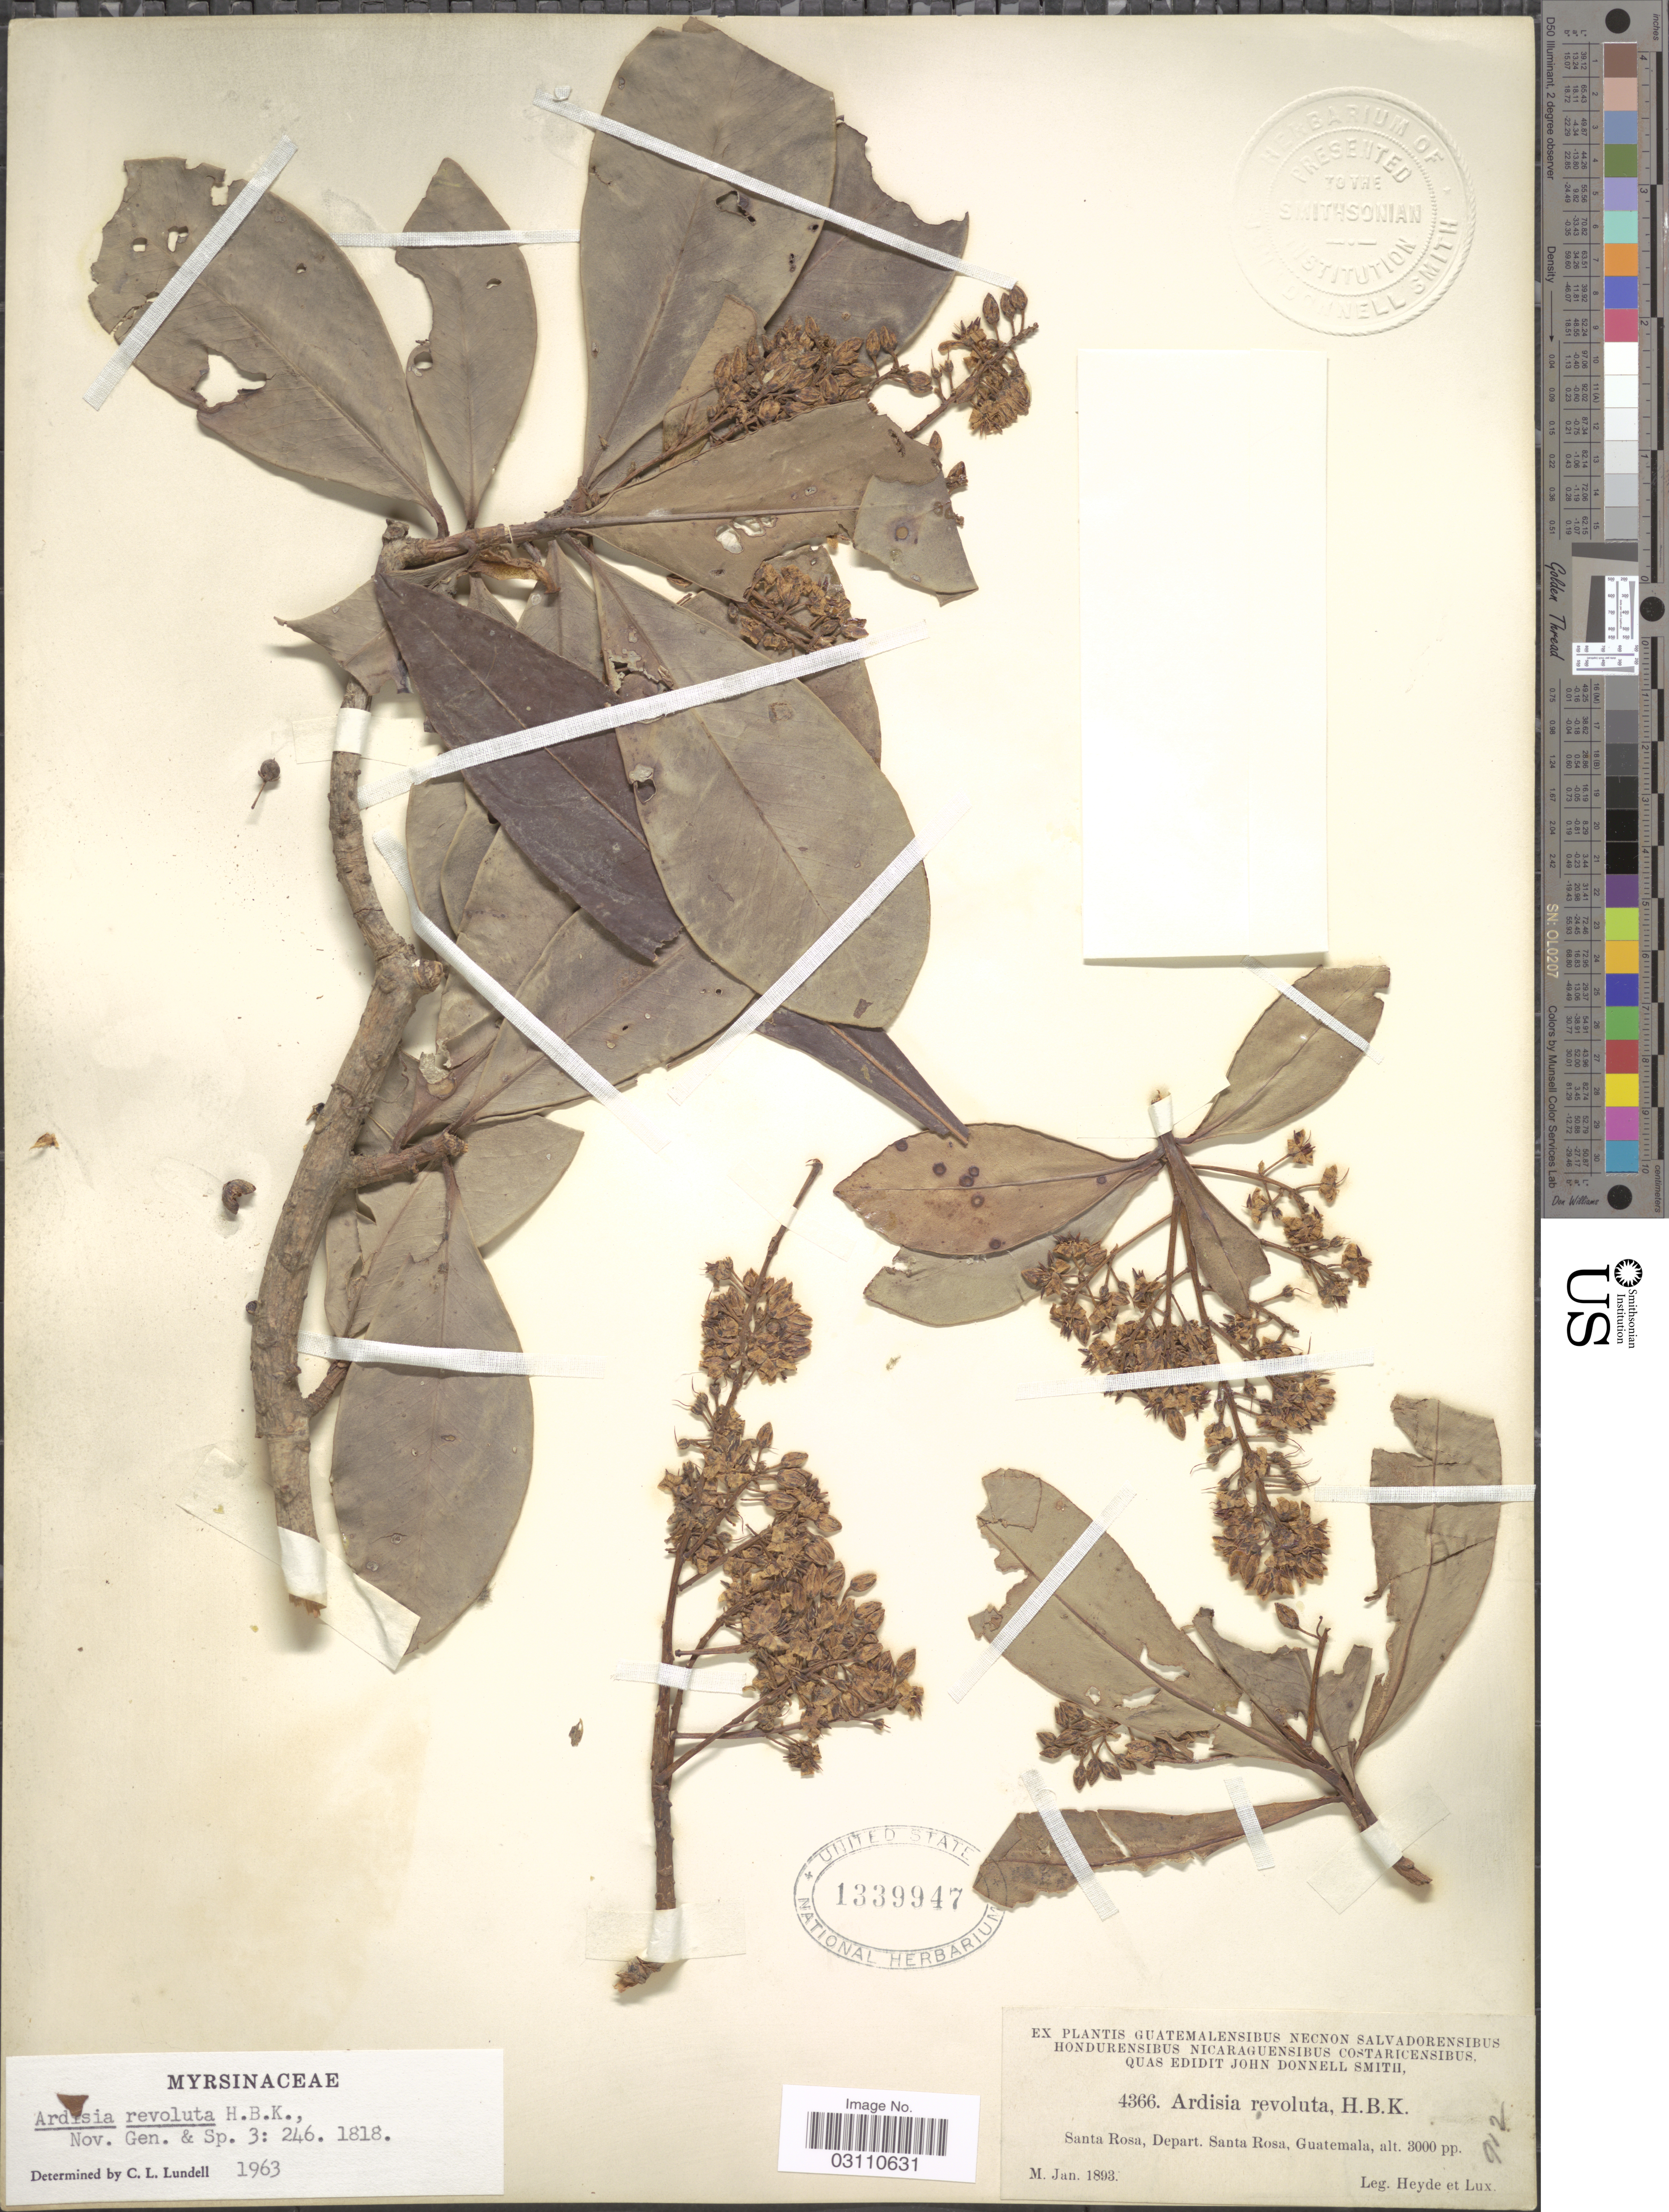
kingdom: Plantae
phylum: Tracheophyta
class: Magnoliopsida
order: Ericales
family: Primulaceae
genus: Ardisia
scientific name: Ardisia revoluta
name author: Kunth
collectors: Heyde & Lux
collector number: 4366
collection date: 1893-01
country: Guatemala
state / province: Santa Rosa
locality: Santa Rosa, Depart. Santa Rosa.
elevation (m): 914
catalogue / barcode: US 1339947